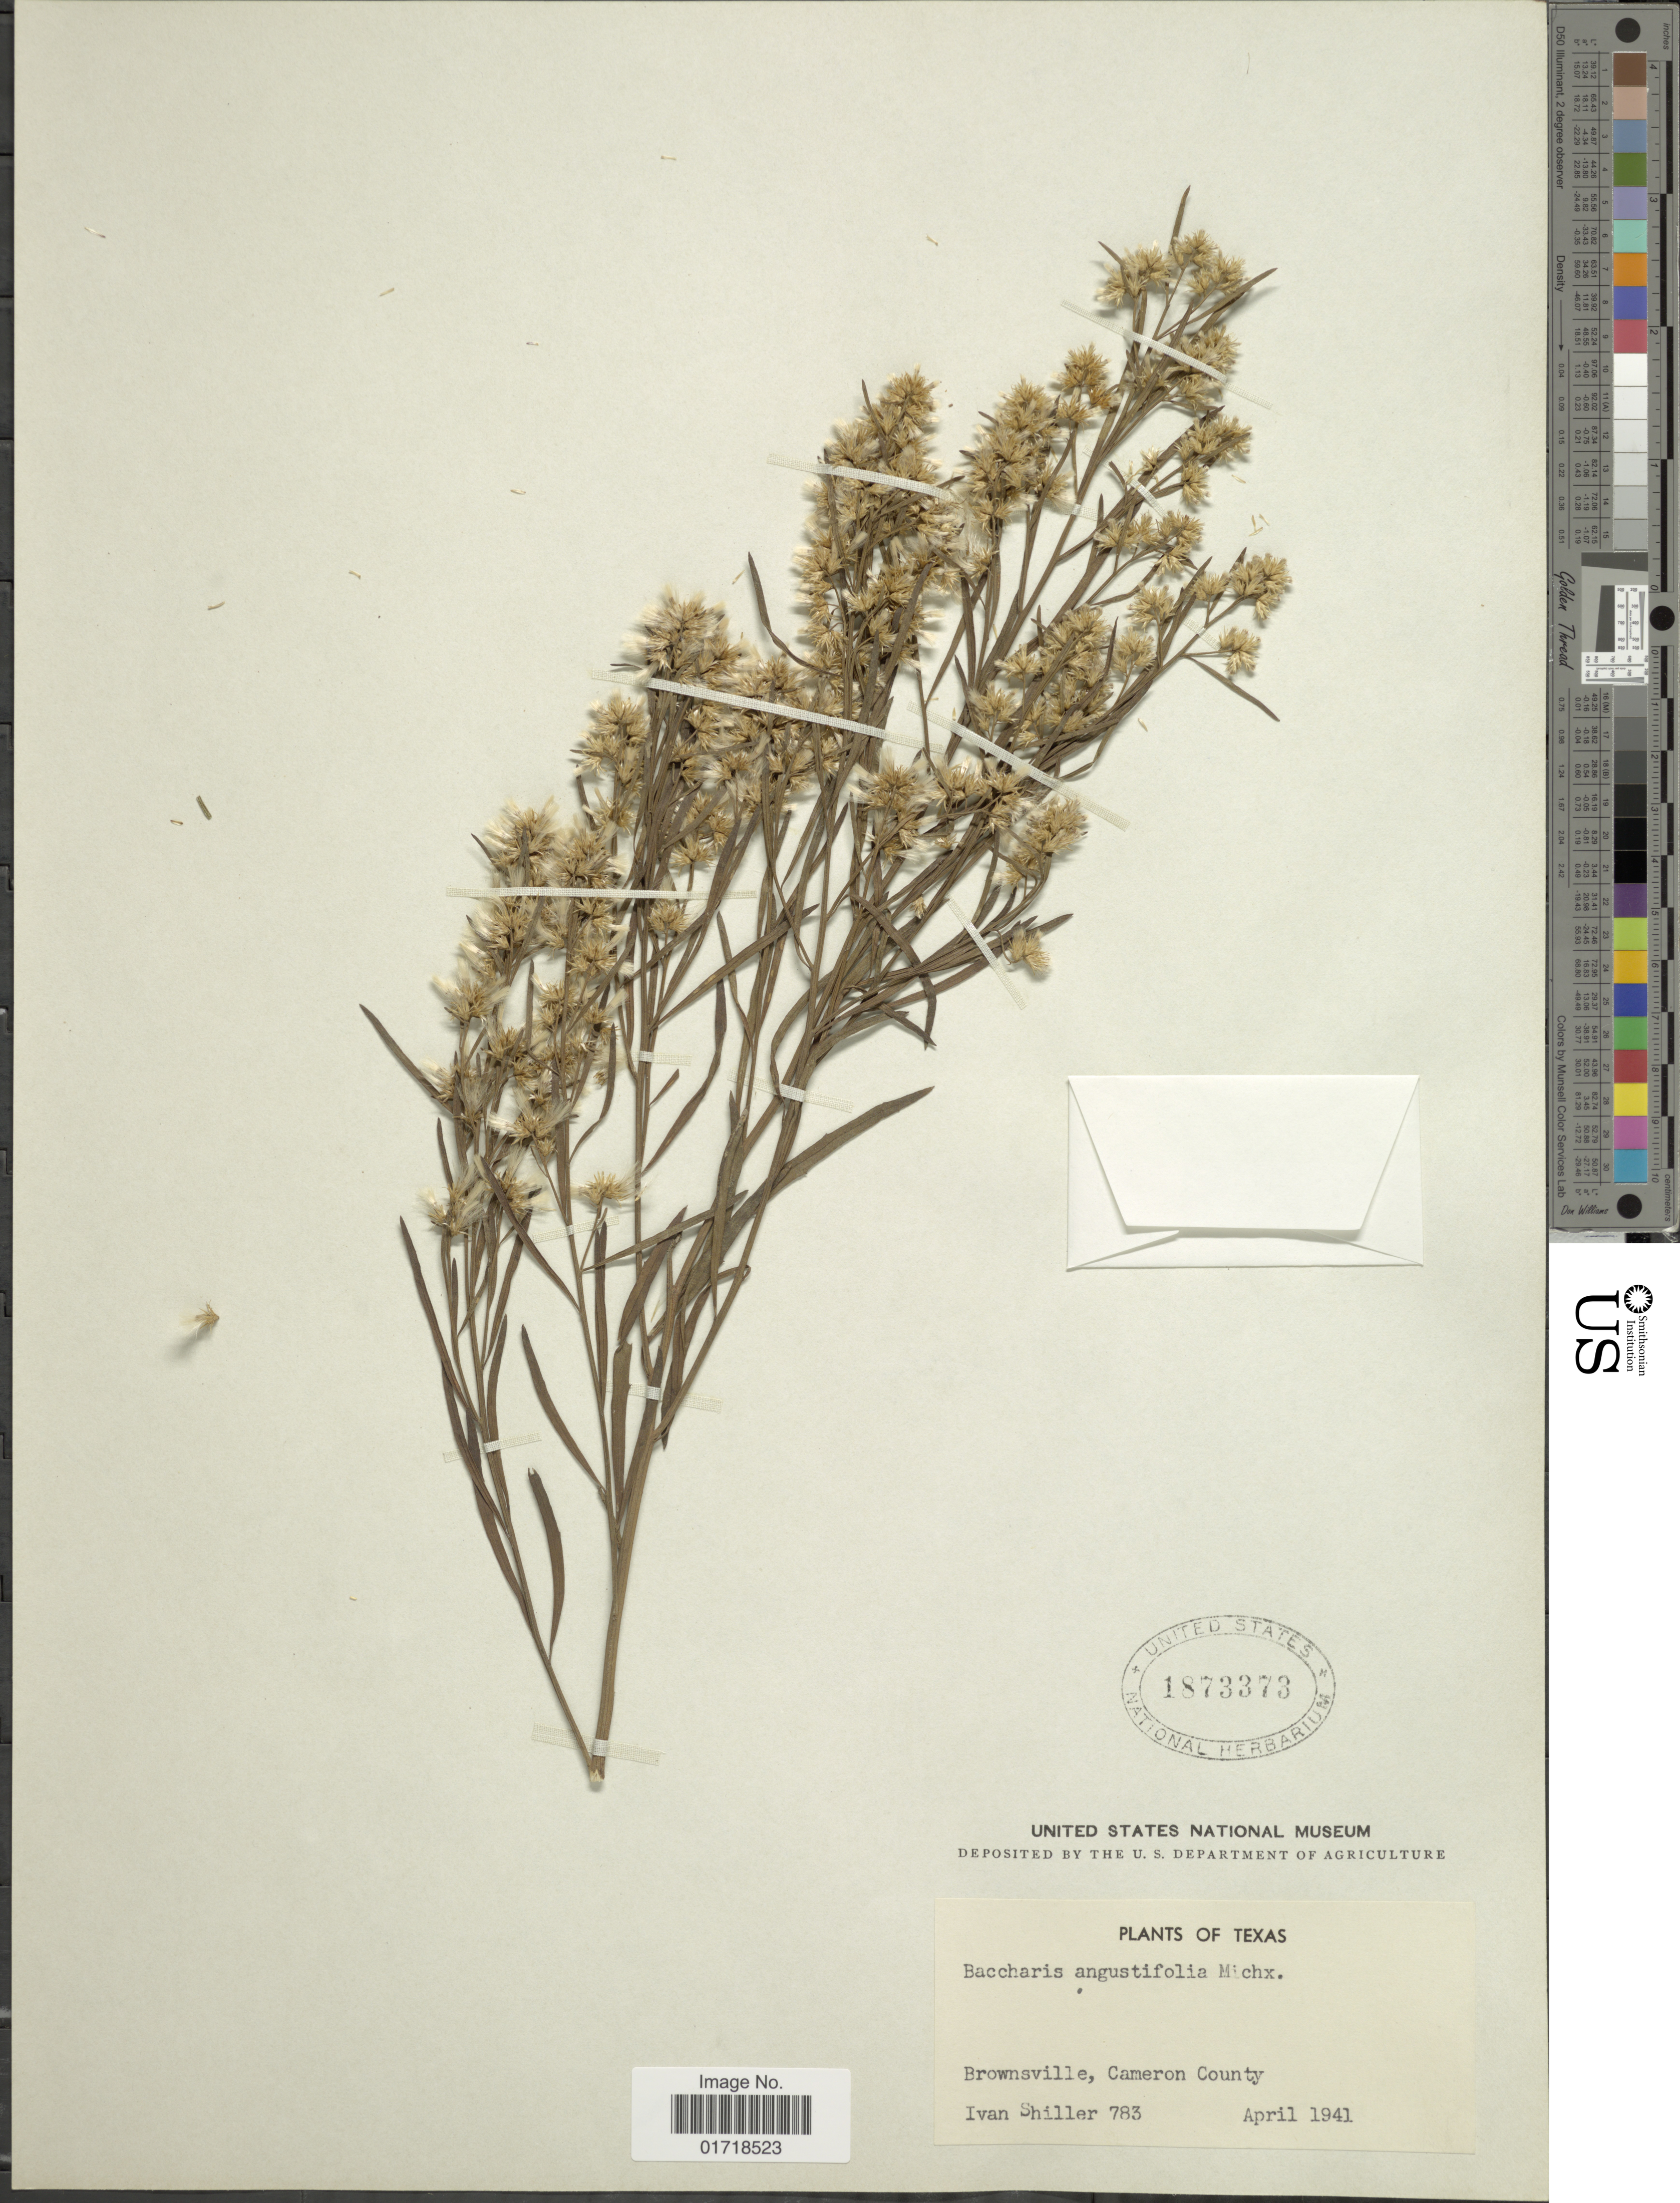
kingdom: Plantae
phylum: Tracheophyta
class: Magnoliopsida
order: Asterales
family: Asteraceae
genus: Baccharis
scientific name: Baccharis angustifolia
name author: Michx.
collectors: I. Shiller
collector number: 783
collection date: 1941-04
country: United States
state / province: Texas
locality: Brownsville, Cameron County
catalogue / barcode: US 1873373